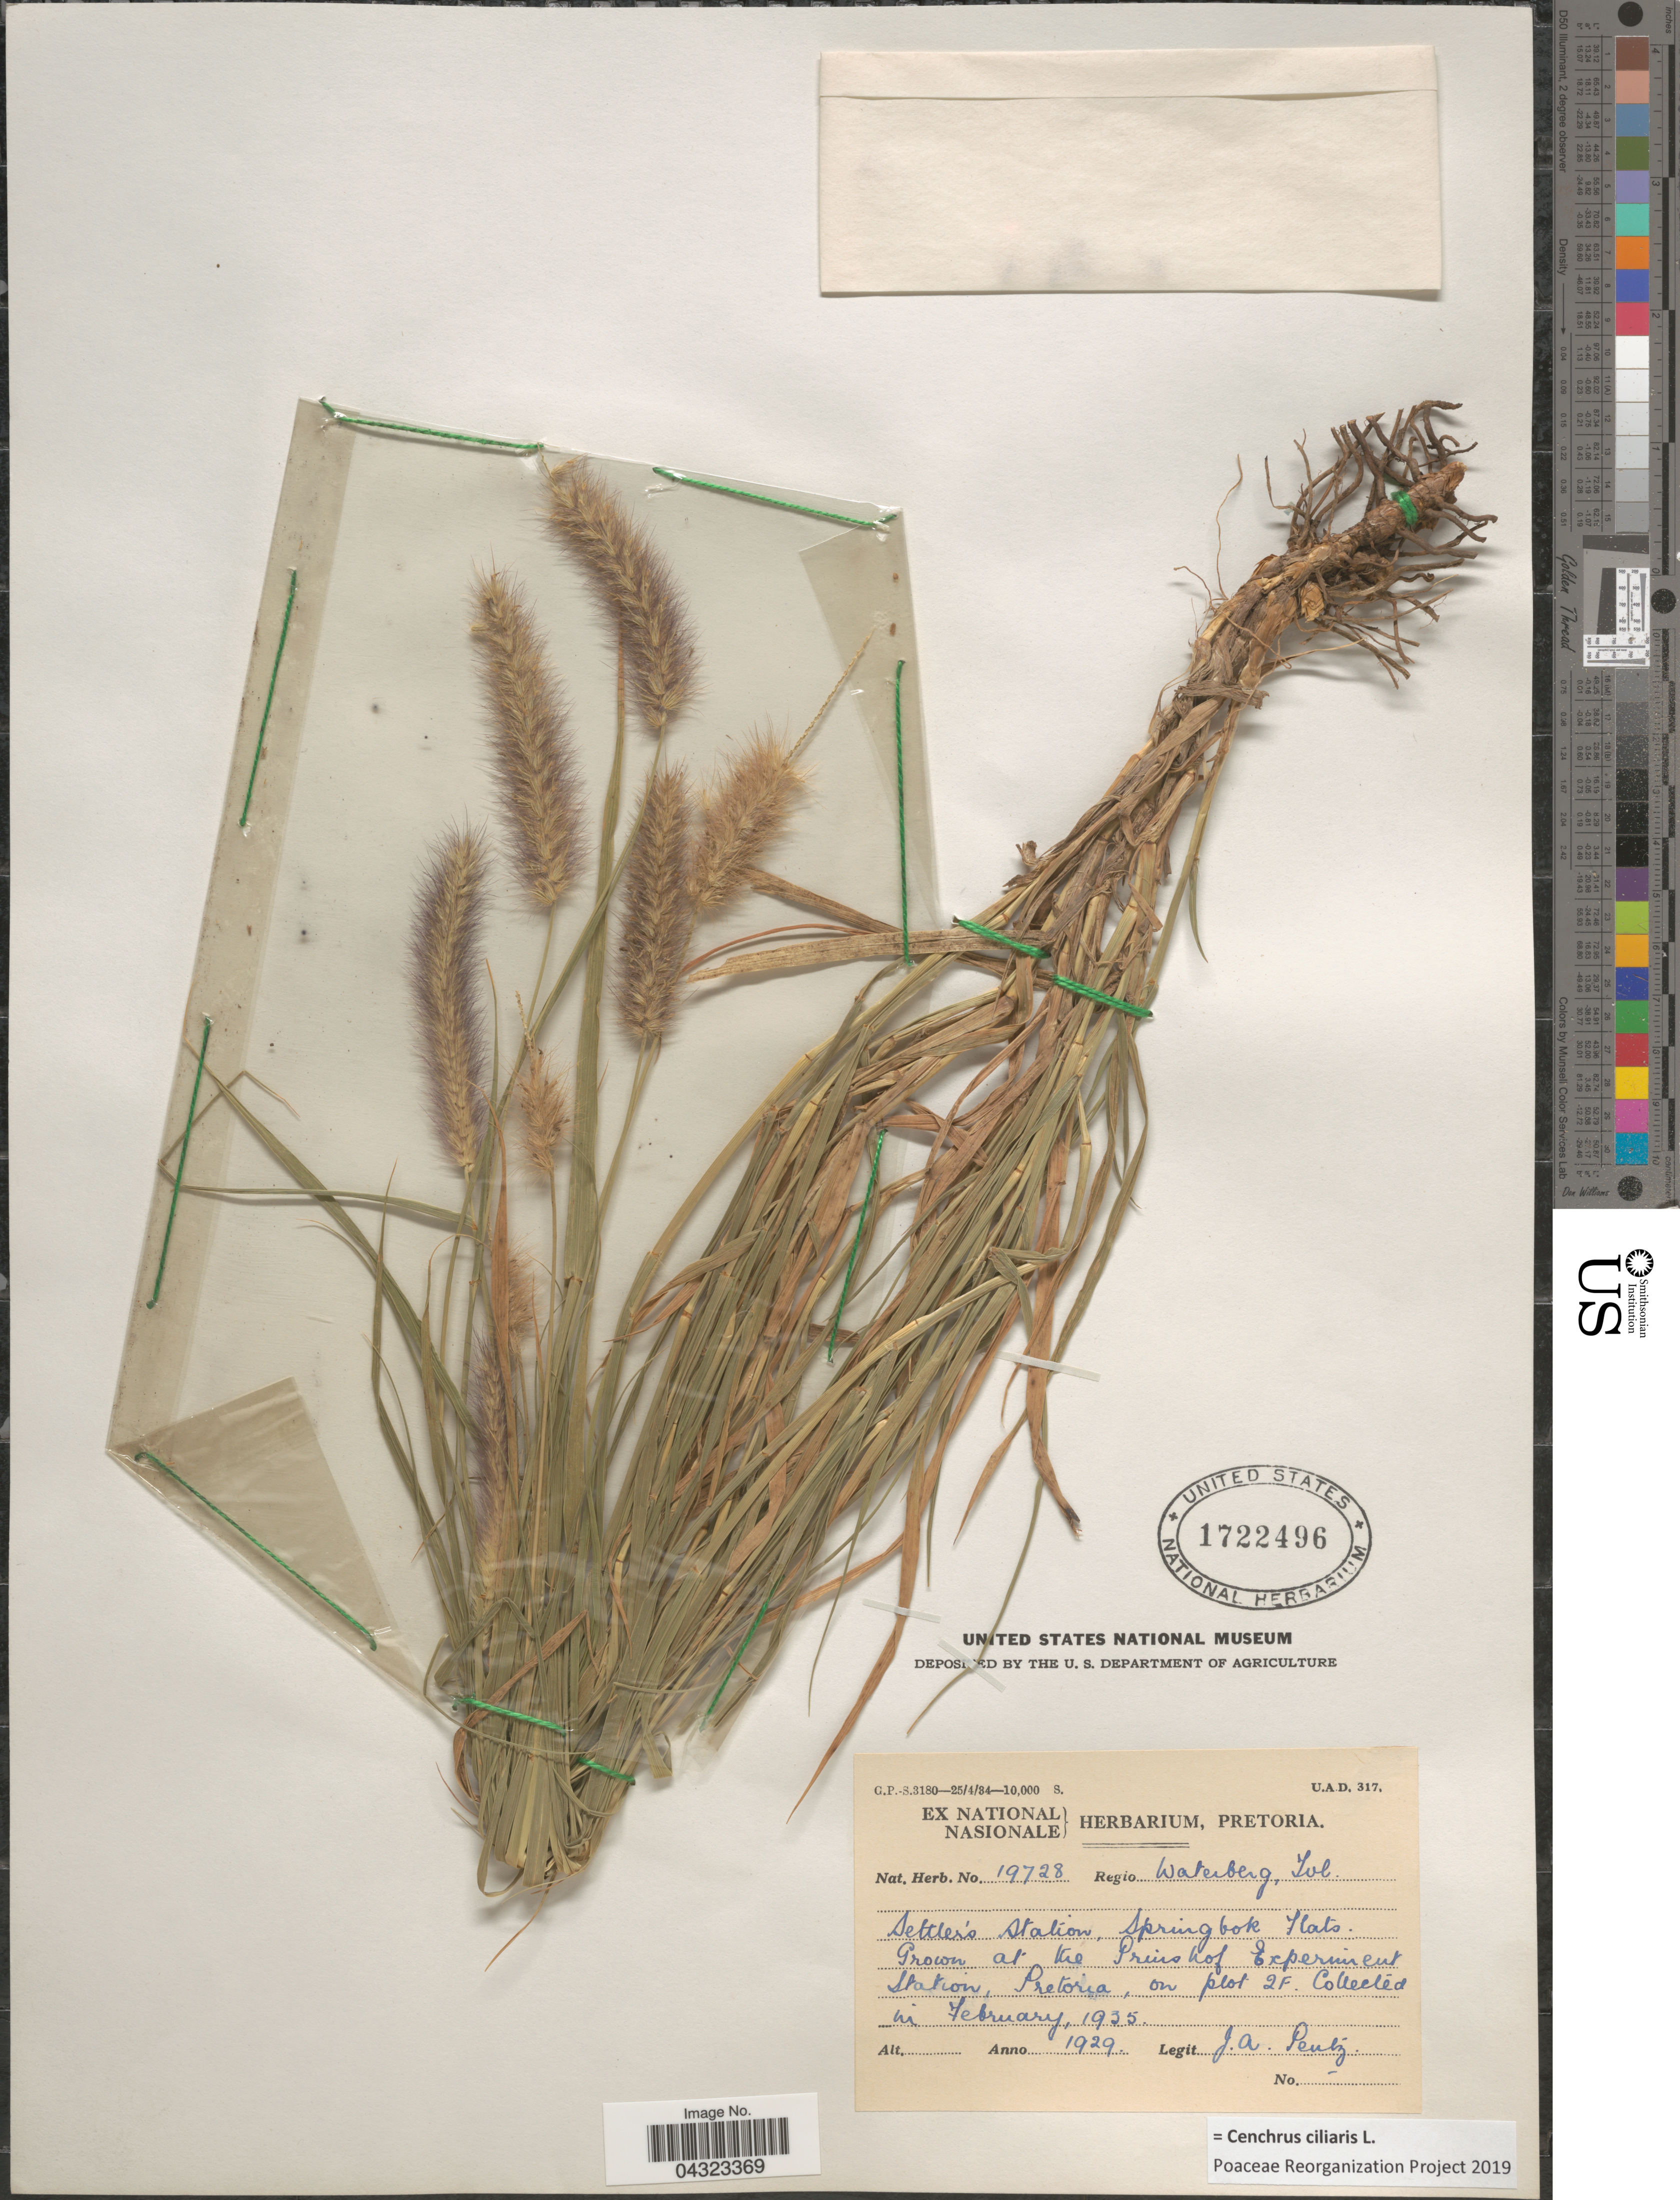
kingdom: Plantae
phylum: Tracheophyta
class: Liliopsida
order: Poales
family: Poaceae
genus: Cenchrus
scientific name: Cenchrus ciliaris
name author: L.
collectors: J. Pentz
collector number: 19728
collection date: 1929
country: South Africa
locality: Regio Waterberg, Tvl. At the Prinshof Experiment Station, Pretoria, on plot 2F.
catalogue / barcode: US 1722496